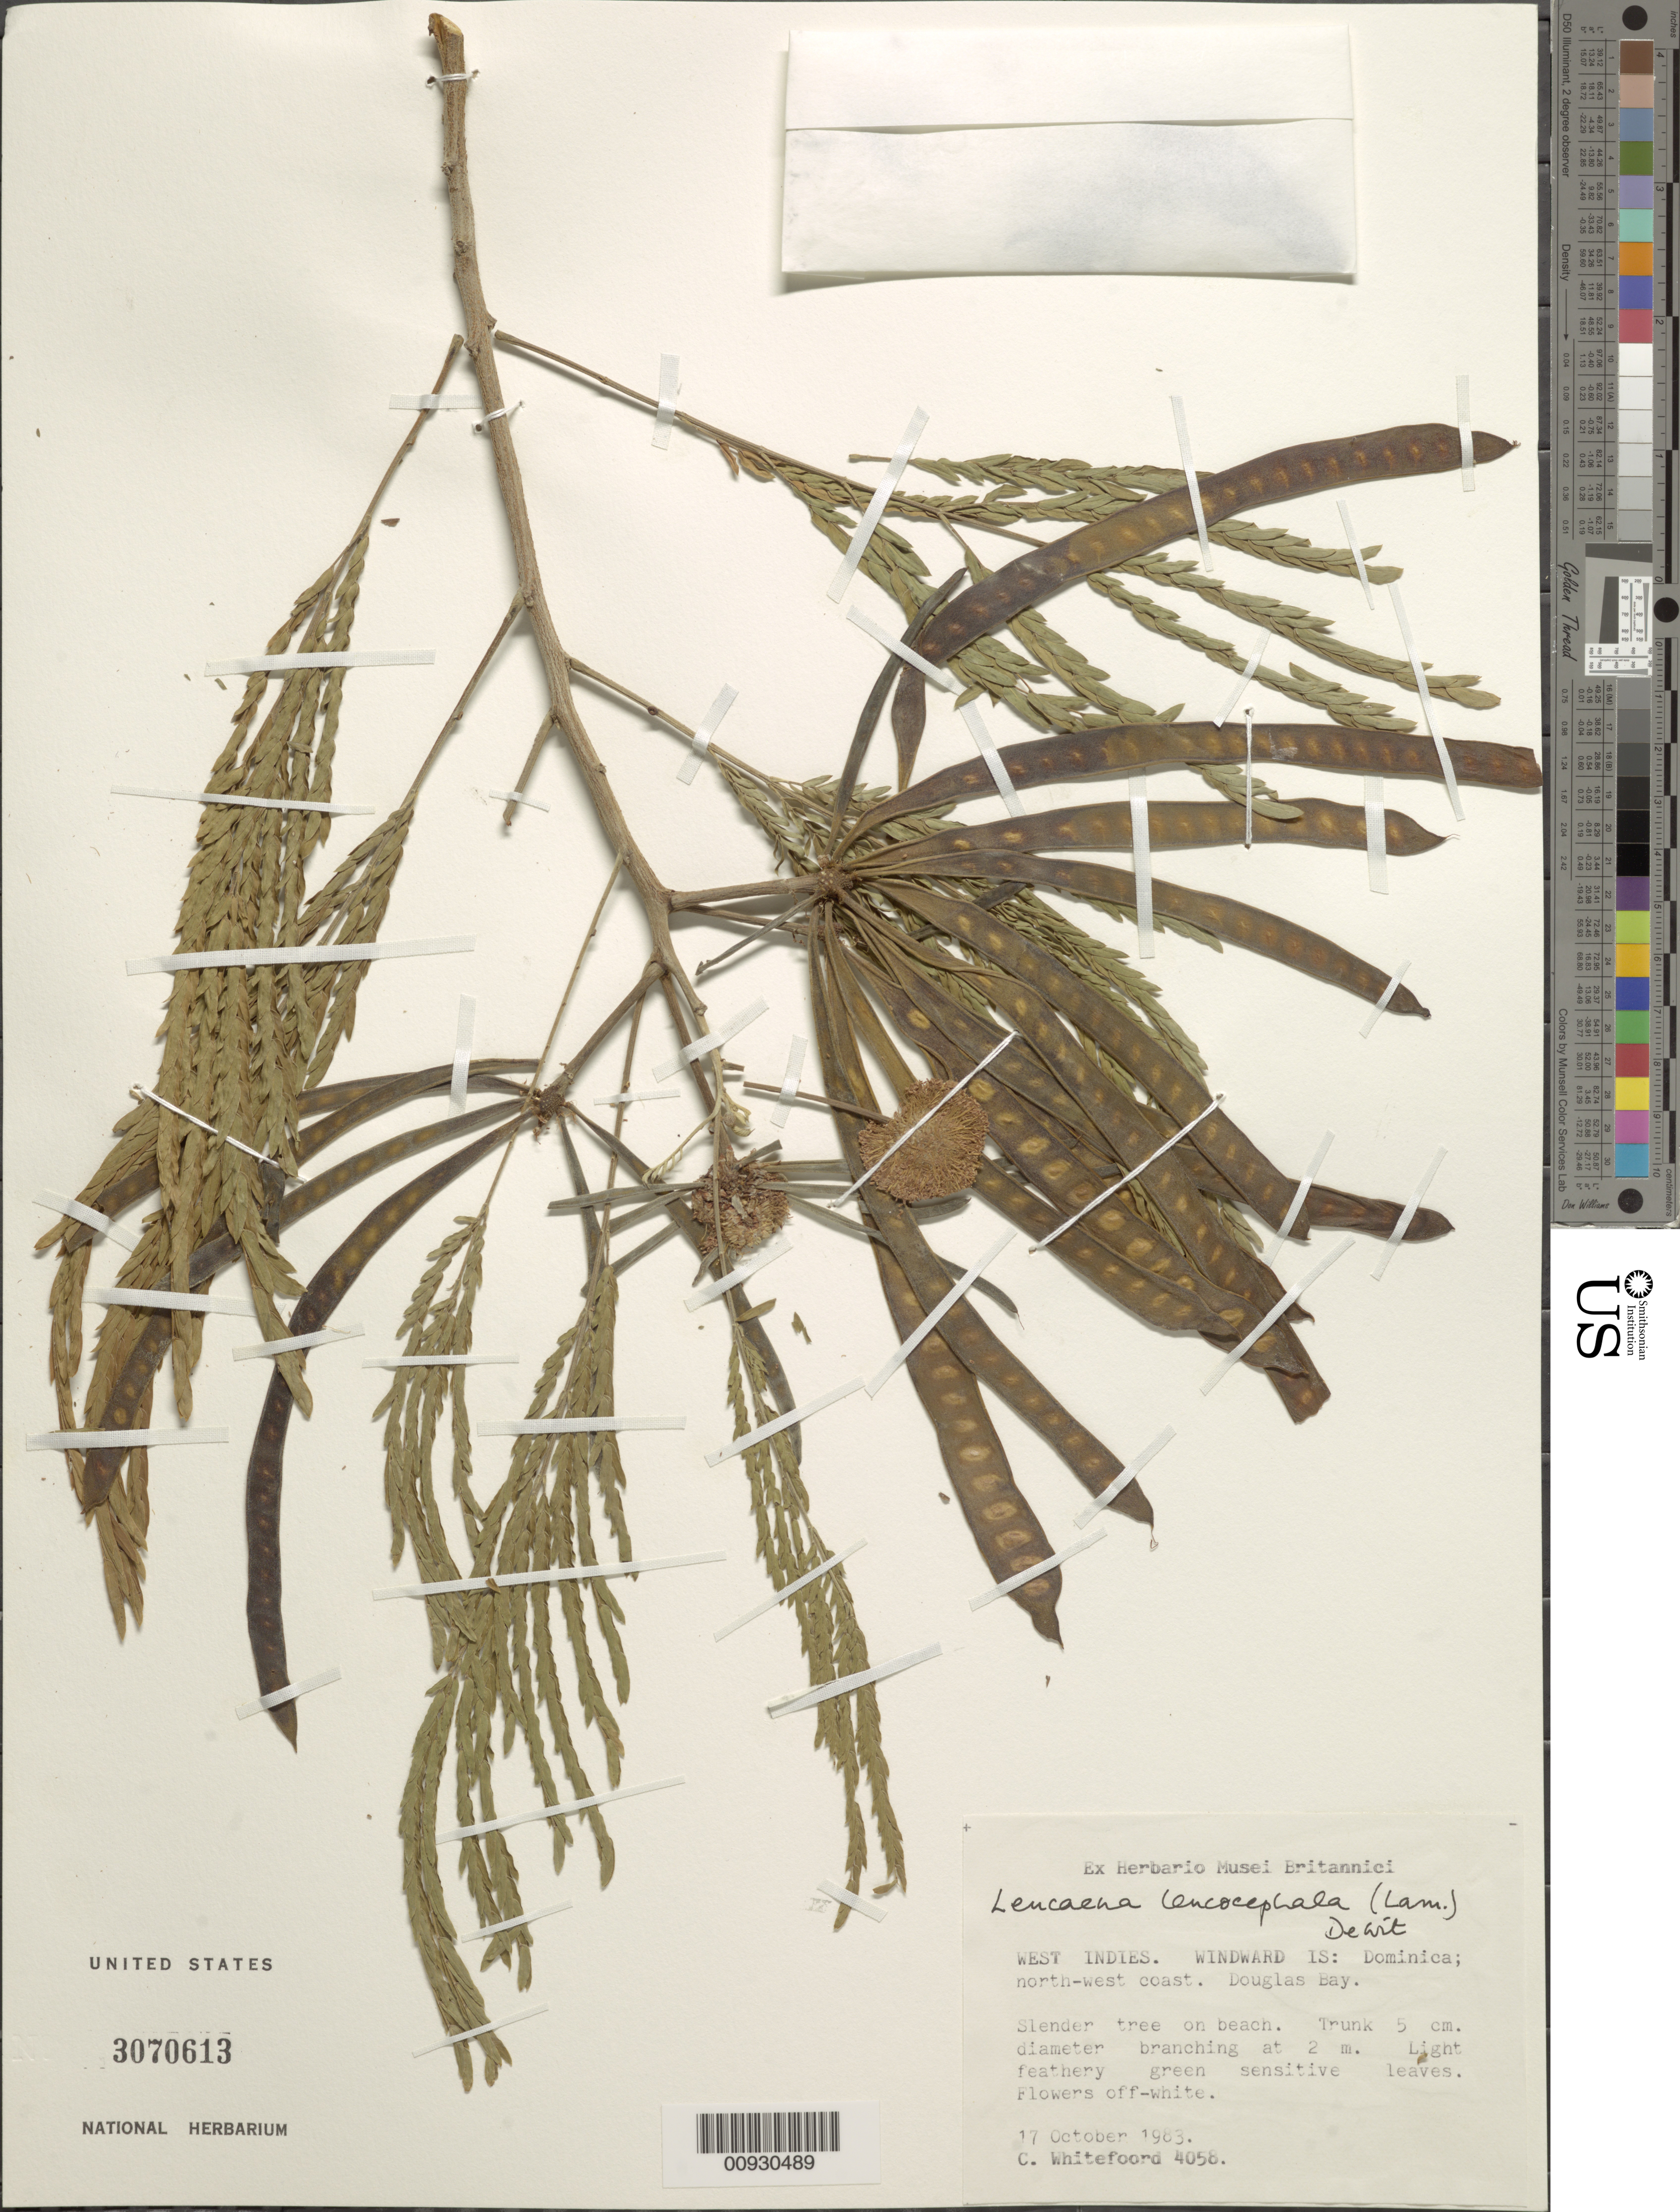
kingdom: Plantae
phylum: Tracheophyta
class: Magnoliopsida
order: Fabales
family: Fabaceae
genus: Leucaena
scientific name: Leucaena leucocephala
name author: (Lam.) de Wit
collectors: C. Whitefoord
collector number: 4058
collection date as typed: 17 Oct 1983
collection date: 1983-10-17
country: Dominica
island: Dominica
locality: north-west coast, Douglas Bay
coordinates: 0 N, 0 E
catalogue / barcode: US 3070613